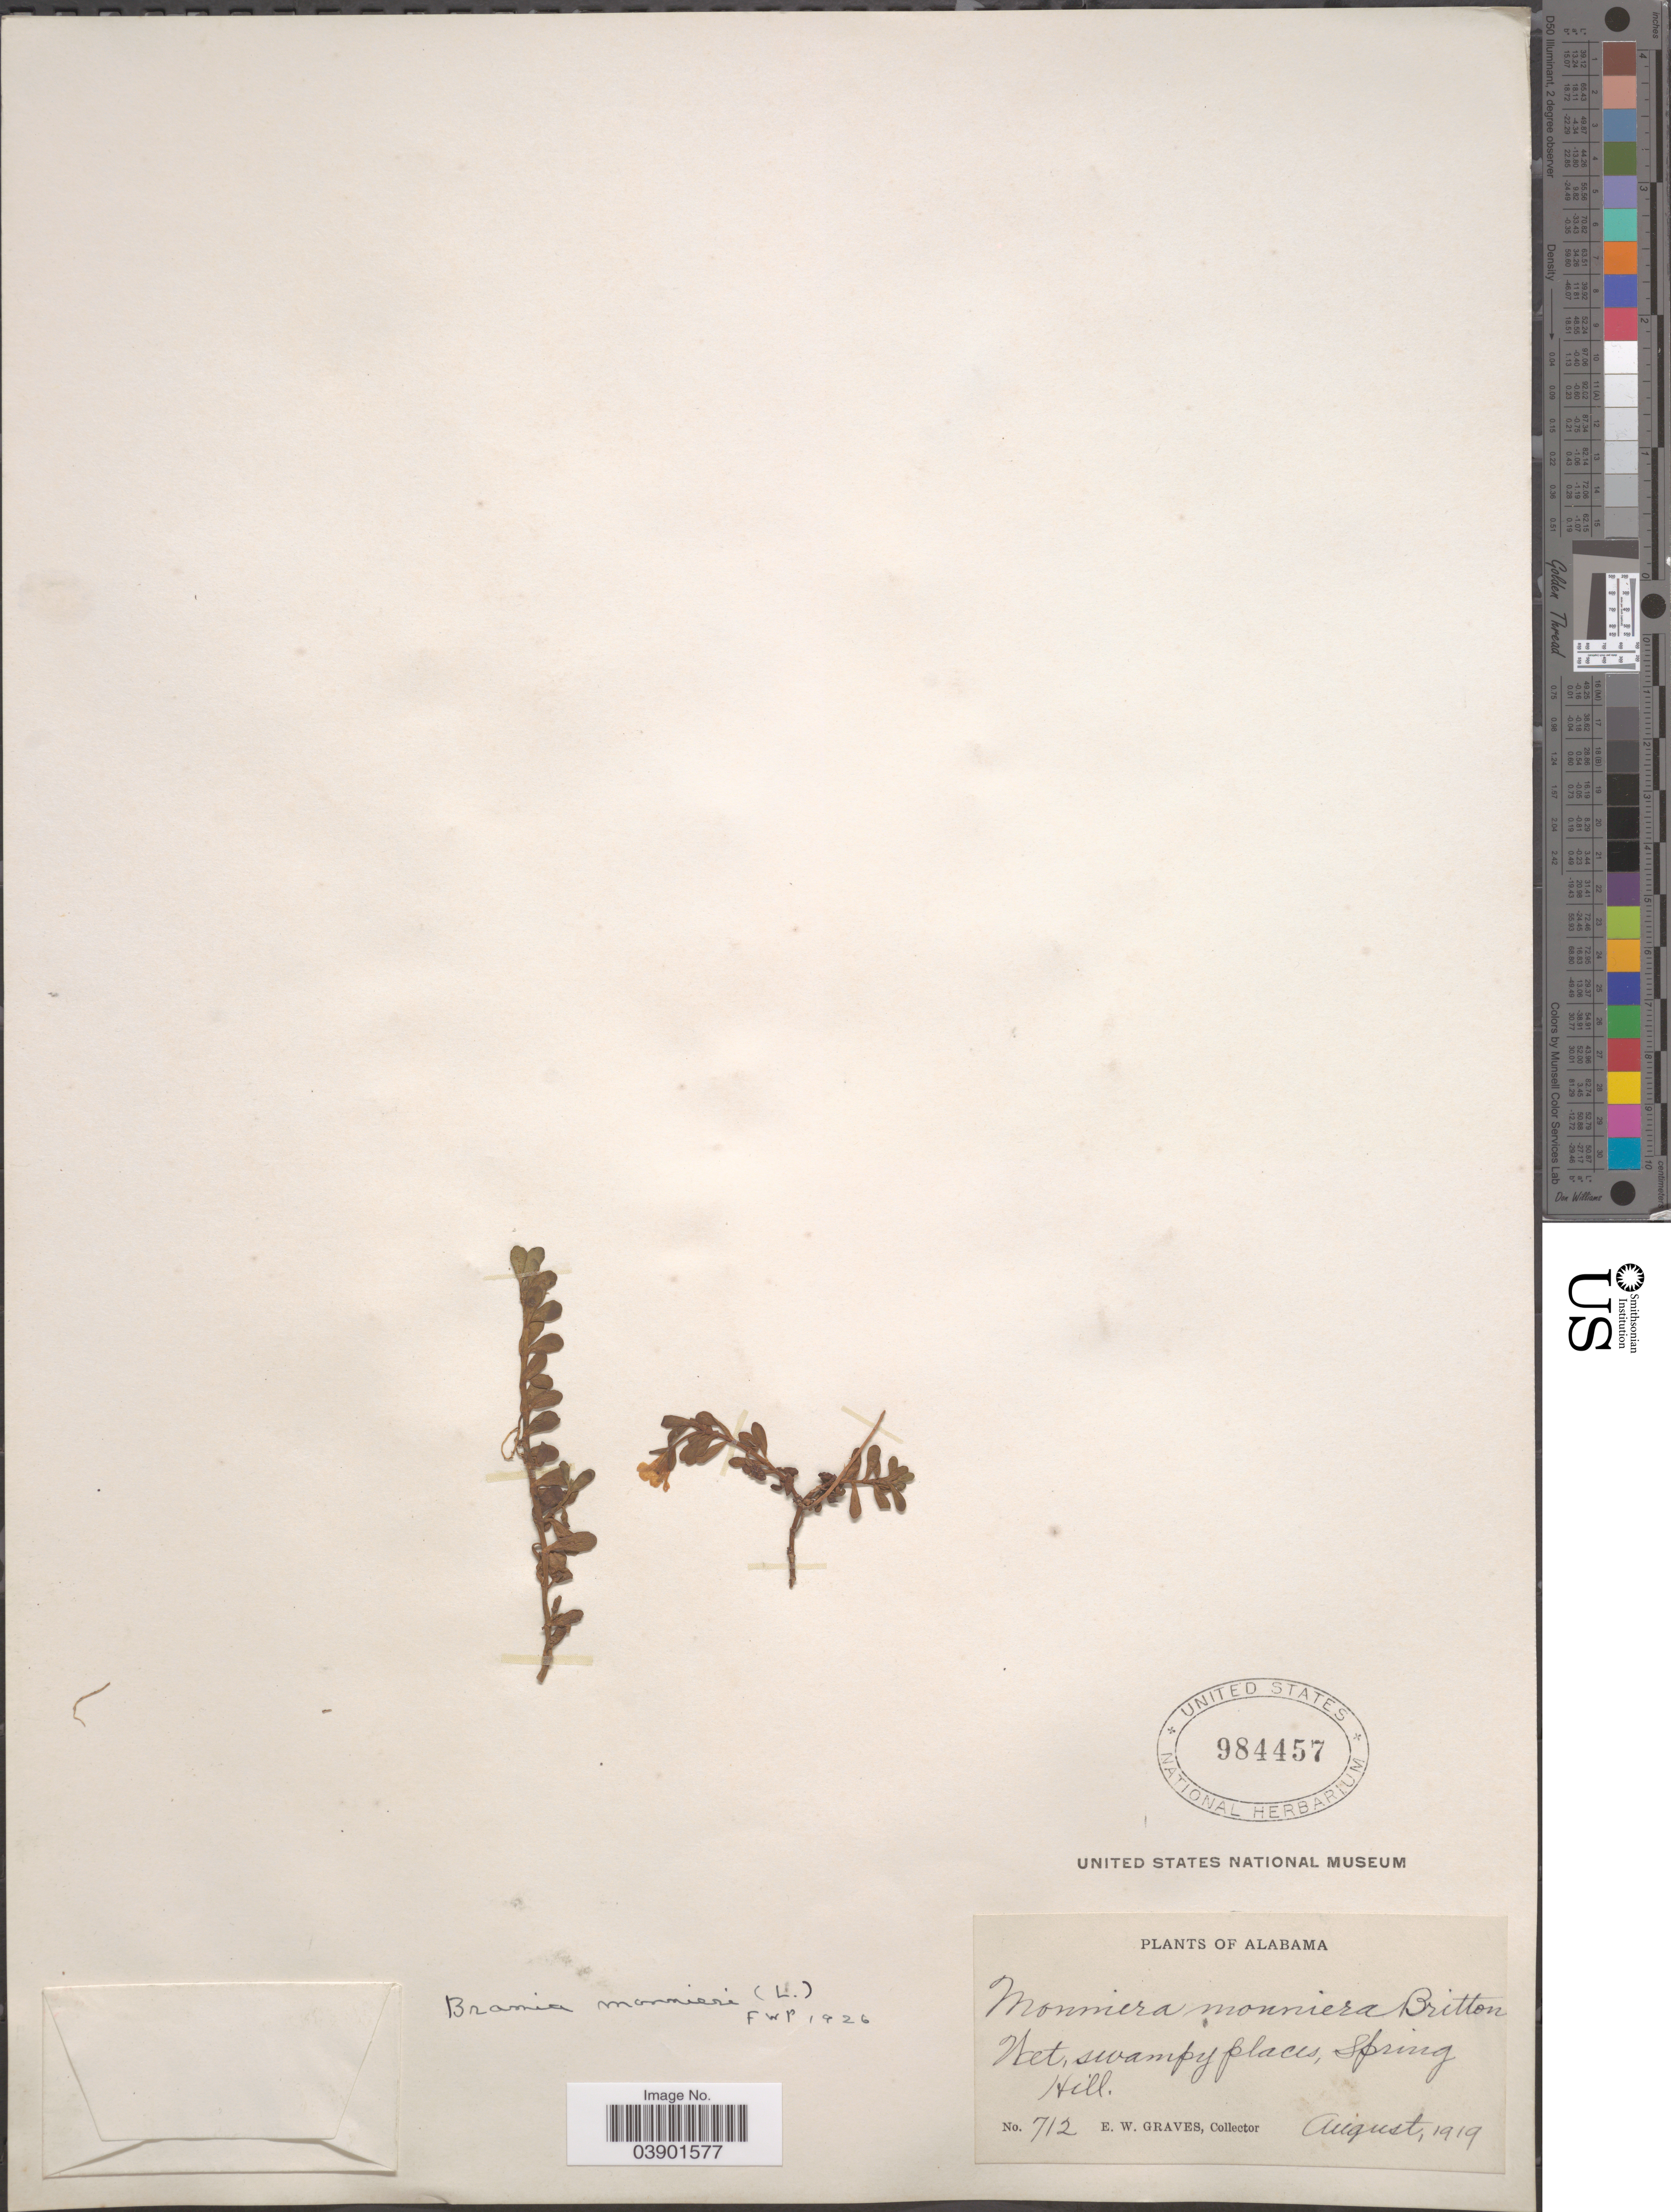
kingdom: Plantae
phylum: Tracheophyta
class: Magnoliopsida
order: Lamiales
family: Plantaginaceae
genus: Bacopa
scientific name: Bacopa monnieri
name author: (L.) Pennell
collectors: E. Graves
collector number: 712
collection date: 1919-08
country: United States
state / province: Alabama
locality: Spring Hill.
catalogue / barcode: US 984457